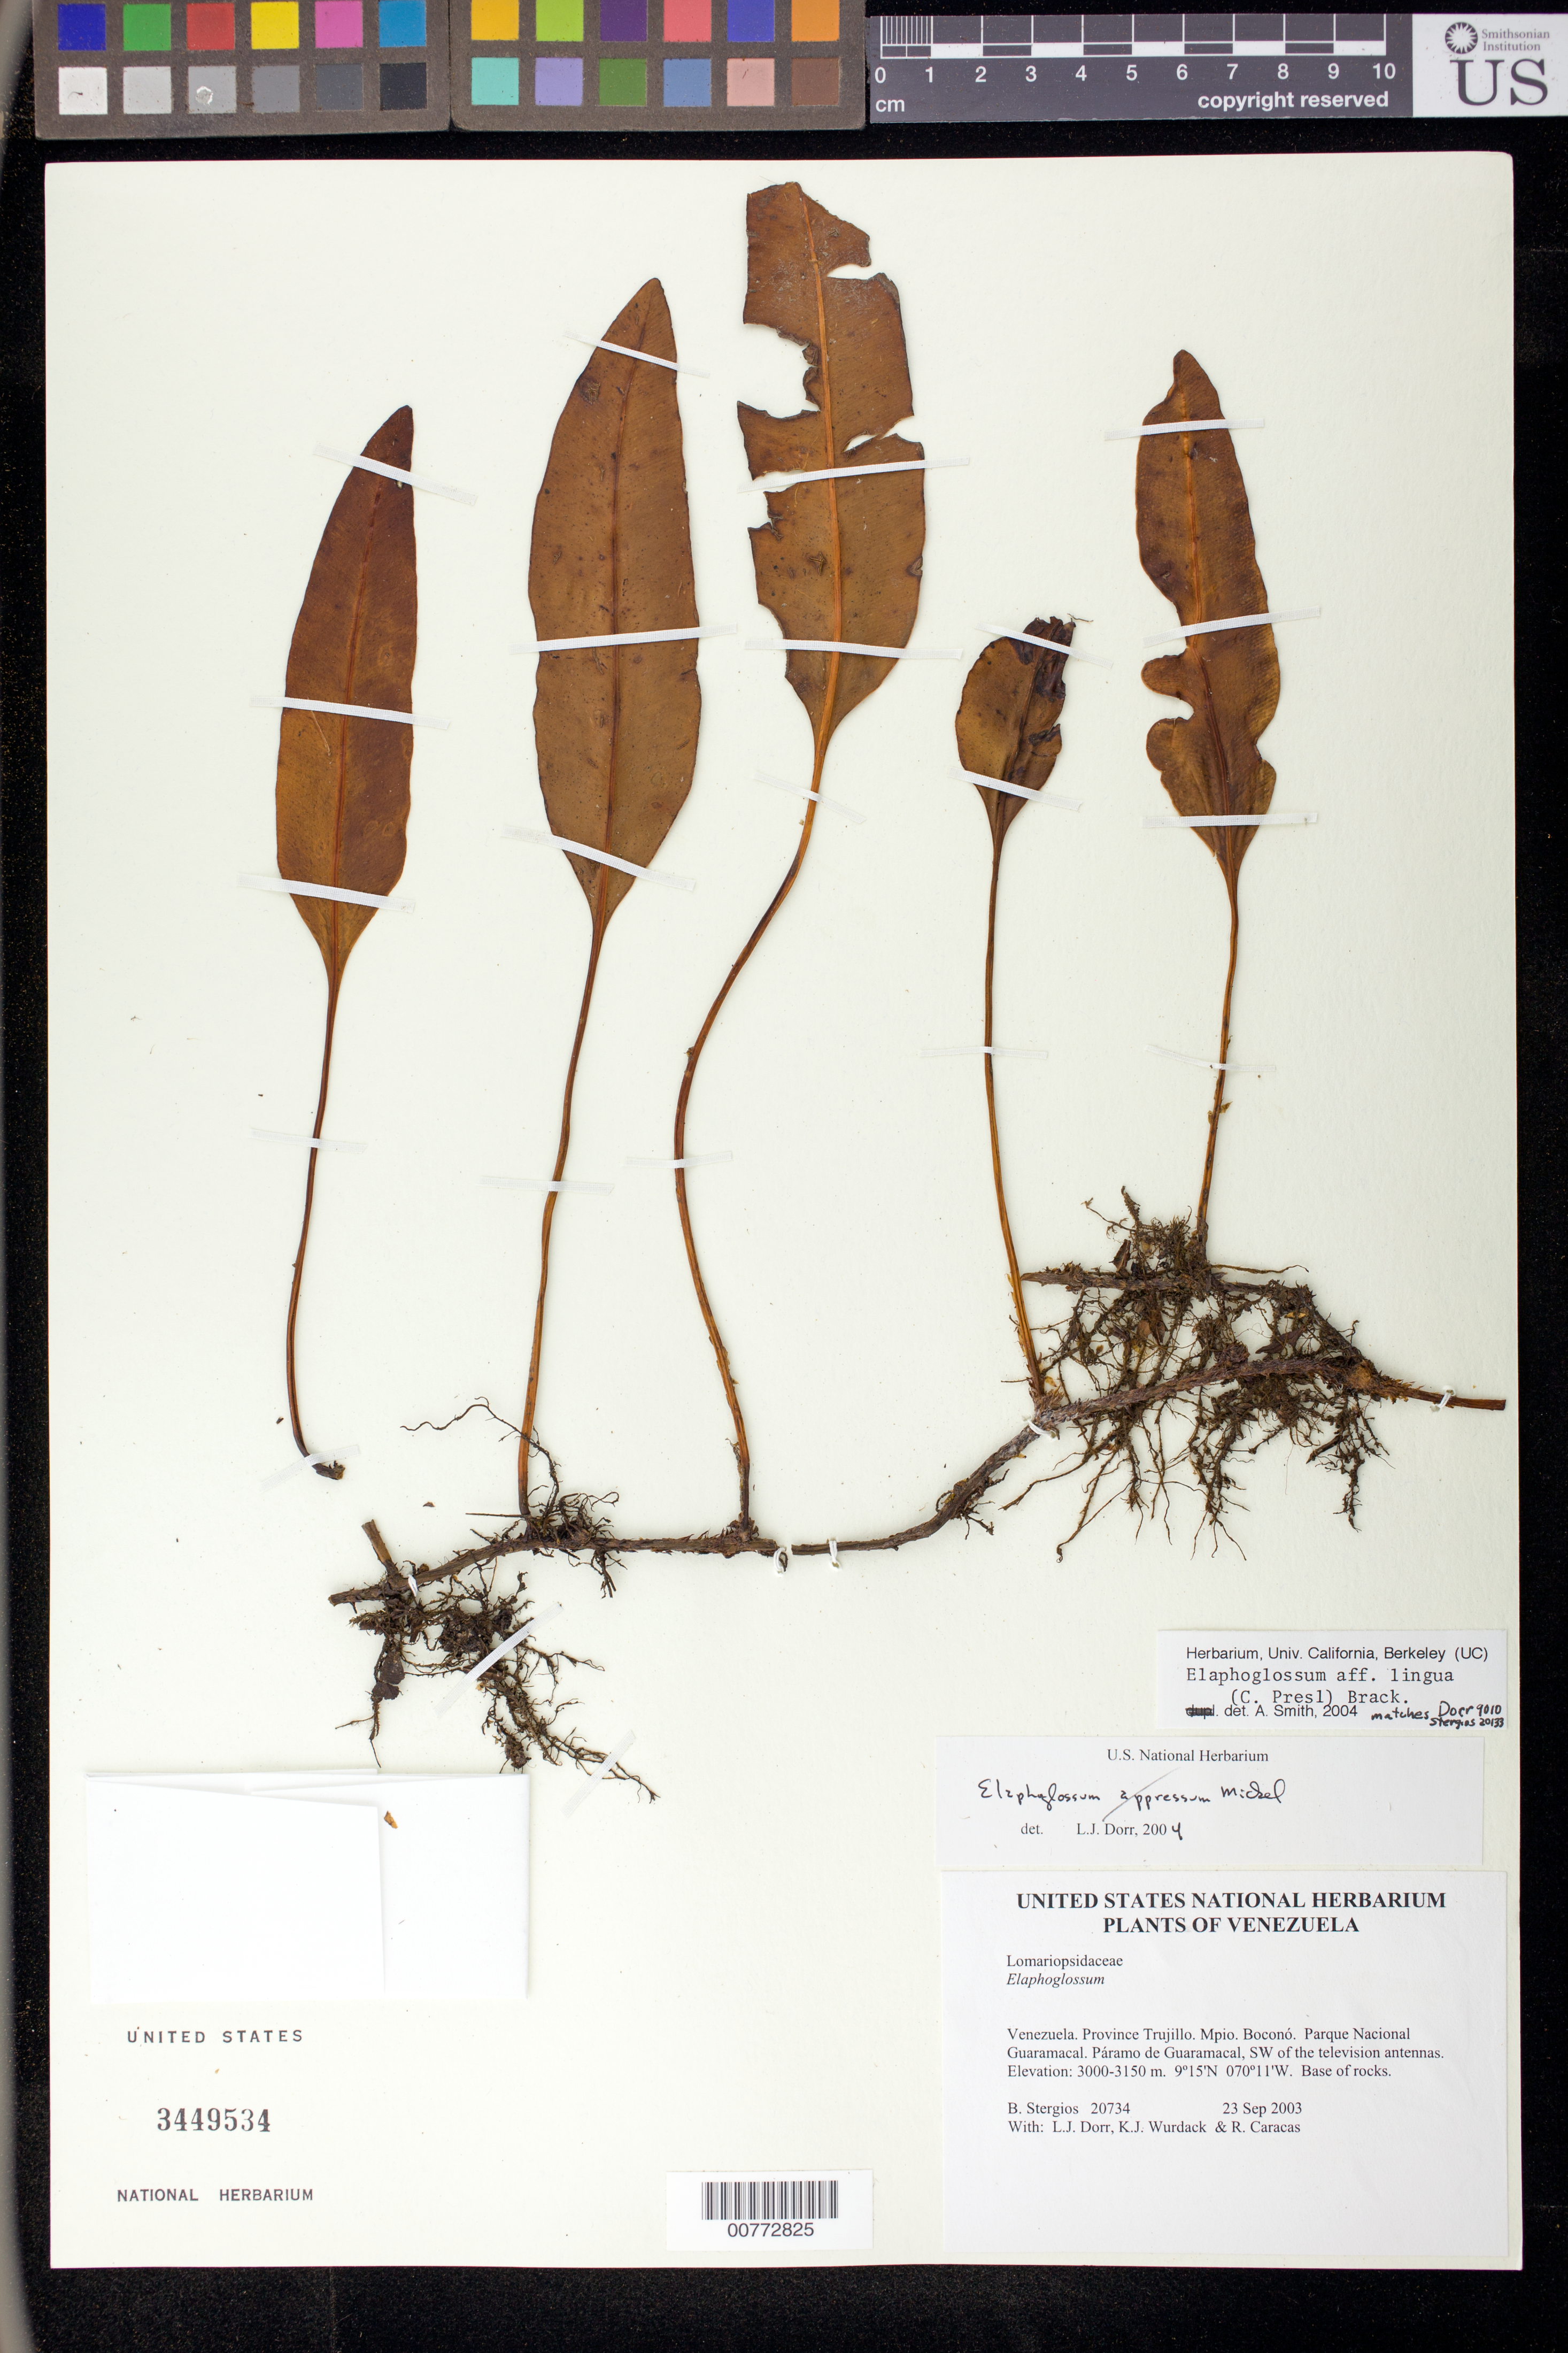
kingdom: Plantae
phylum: Tracheophyta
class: Polypodiopsida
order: Polypodiales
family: Dryopteridaceae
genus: Elaphoglossum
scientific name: Elaphoglossum lingua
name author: (C. Presl) Brack.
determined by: Smith, Alan R., (UC)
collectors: B. G. Stergios, L. J. Dorr, K. Wurdack & R. Caracas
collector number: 20734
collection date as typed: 23 Sep 2003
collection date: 2003-09-23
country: Venezuela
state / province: Trujillo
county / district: Boconó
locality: Parque Nacional Guaramacal. Páramo de Guaramacal, SW of the television antennas.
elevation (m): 3000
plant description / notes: PORT, US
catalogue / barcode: US 3449534